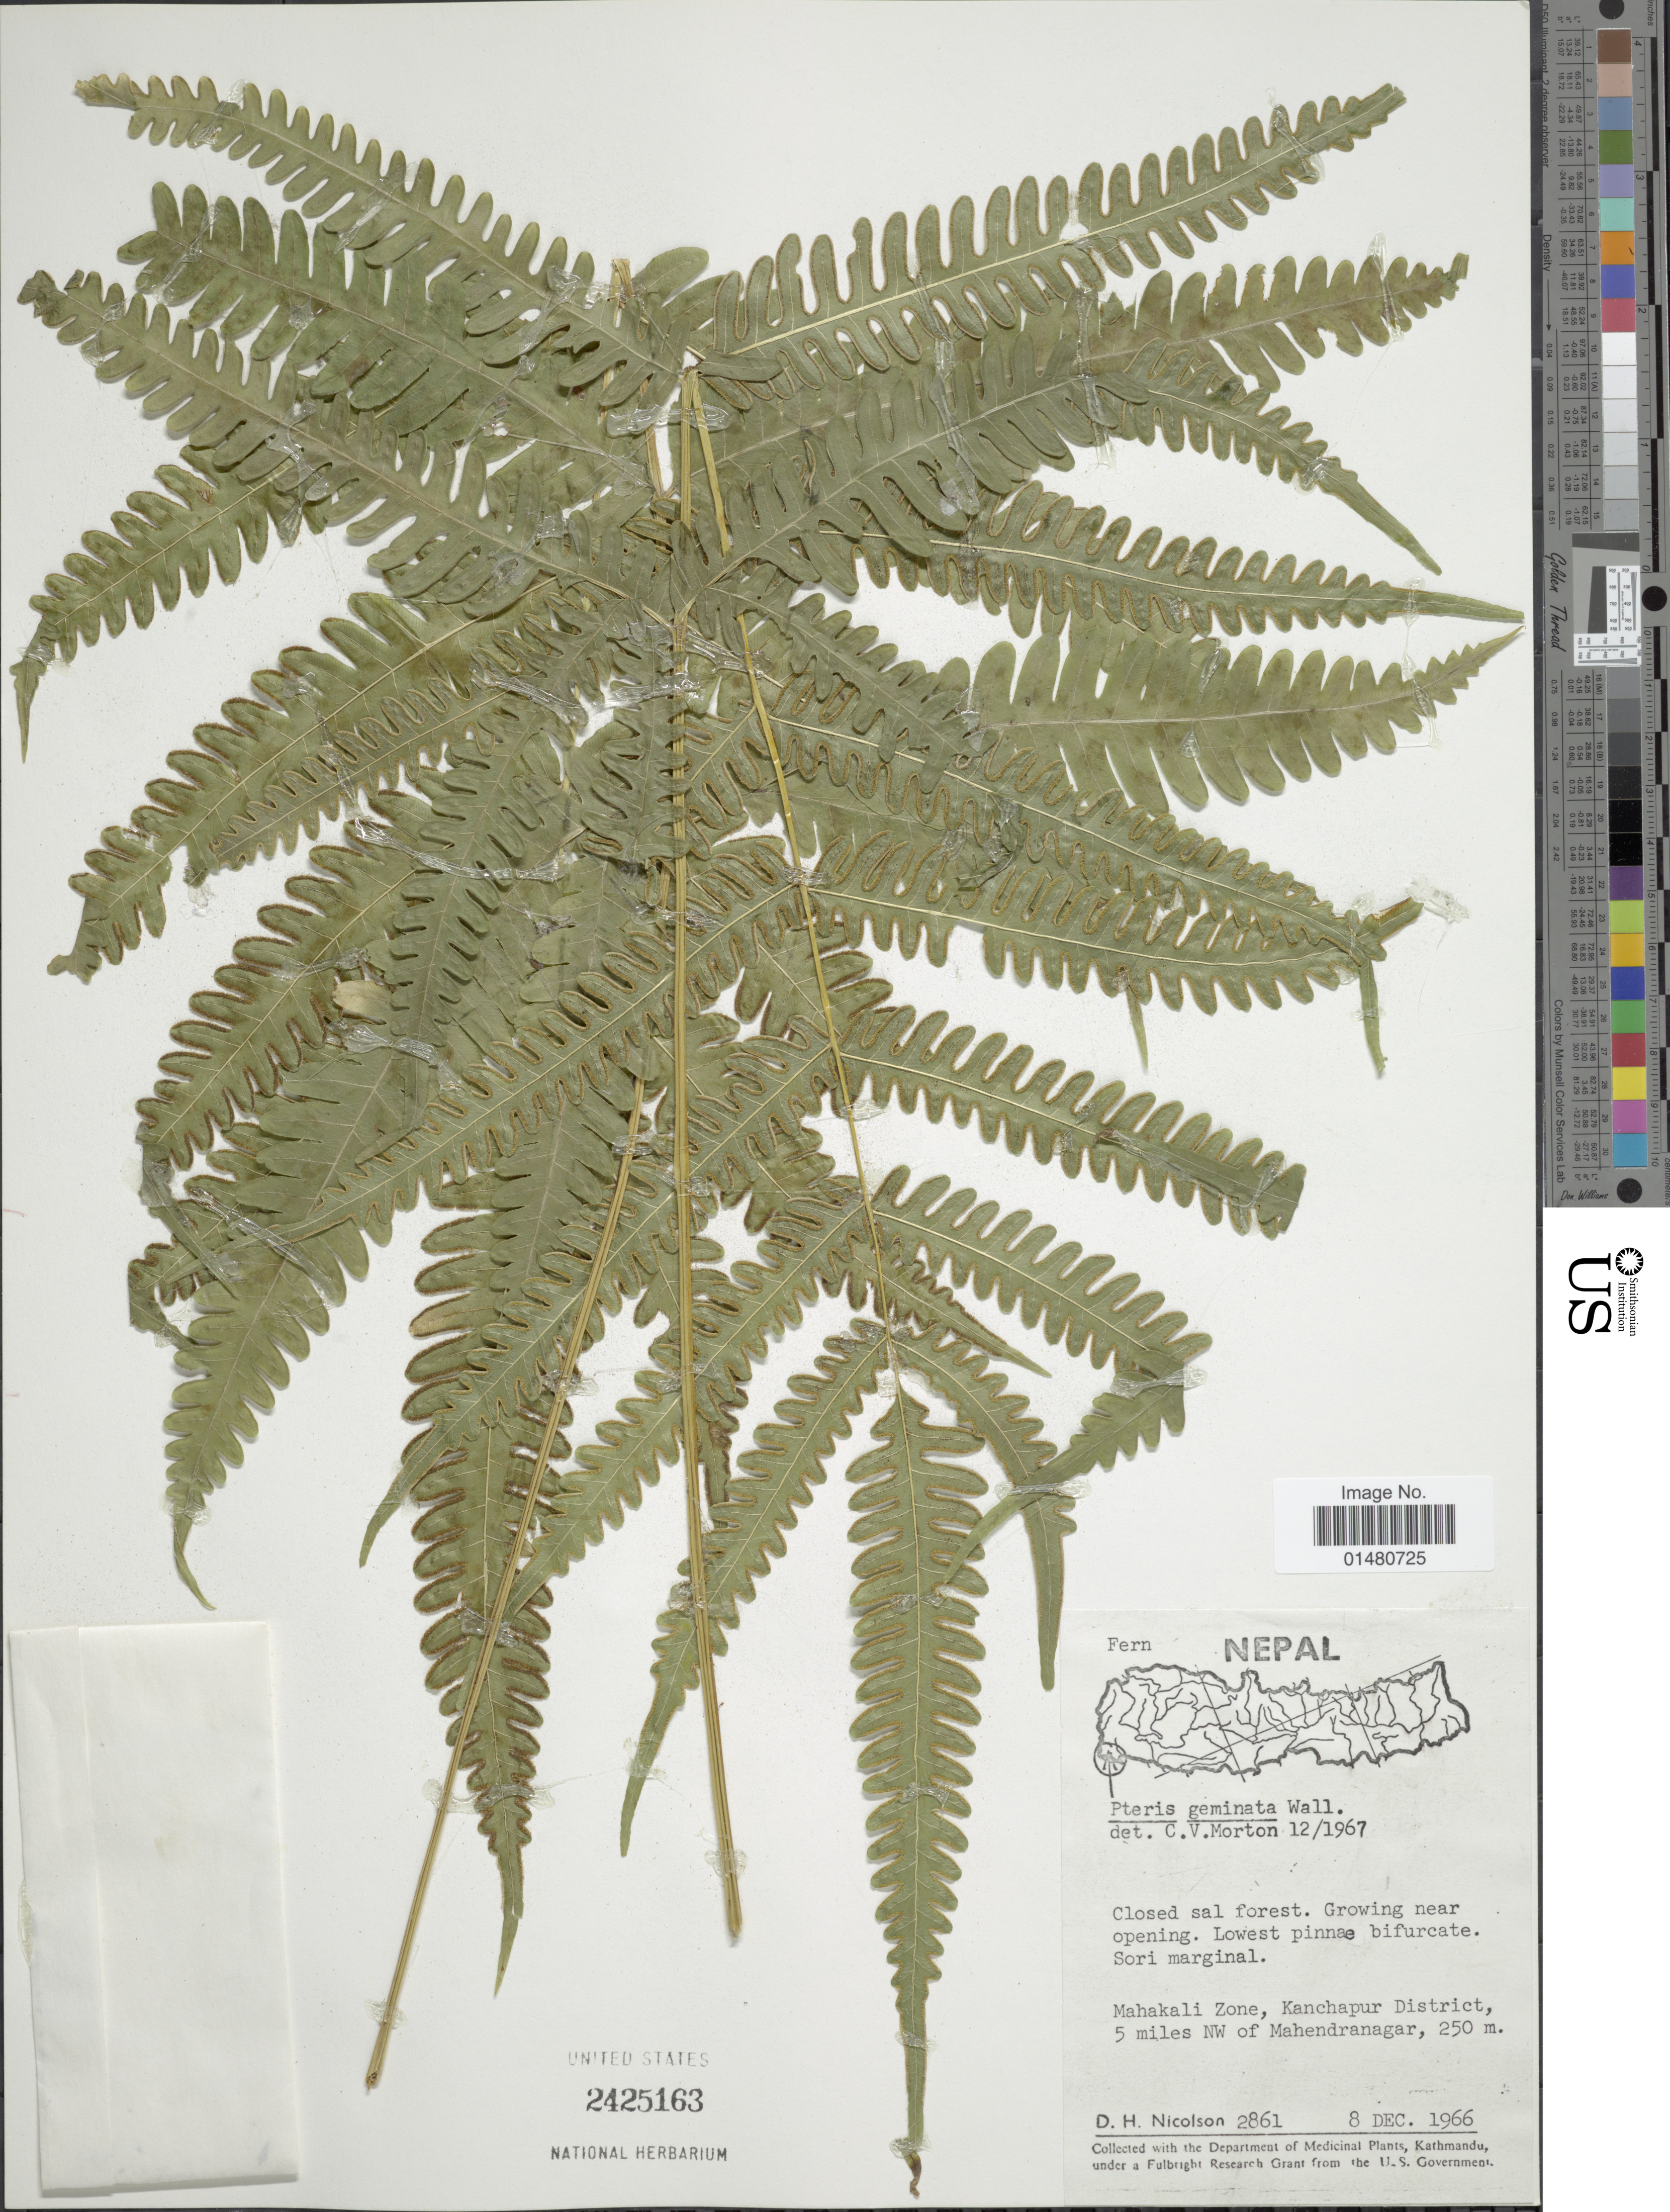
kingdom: Plantae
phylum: Tracheophyta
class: Polypodiopsida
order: Polypodiales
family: Pteridaceae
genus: Pteris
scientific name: Pteris geminata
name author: Wall.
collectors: D. Nicholson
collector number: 2861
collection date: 1966-12-08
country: Nepal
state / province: Mahakali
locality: Mahakali Zone, Kanchapur District, 5 miles NW of Mahendranagar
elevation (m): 250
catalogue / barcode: US 2425163